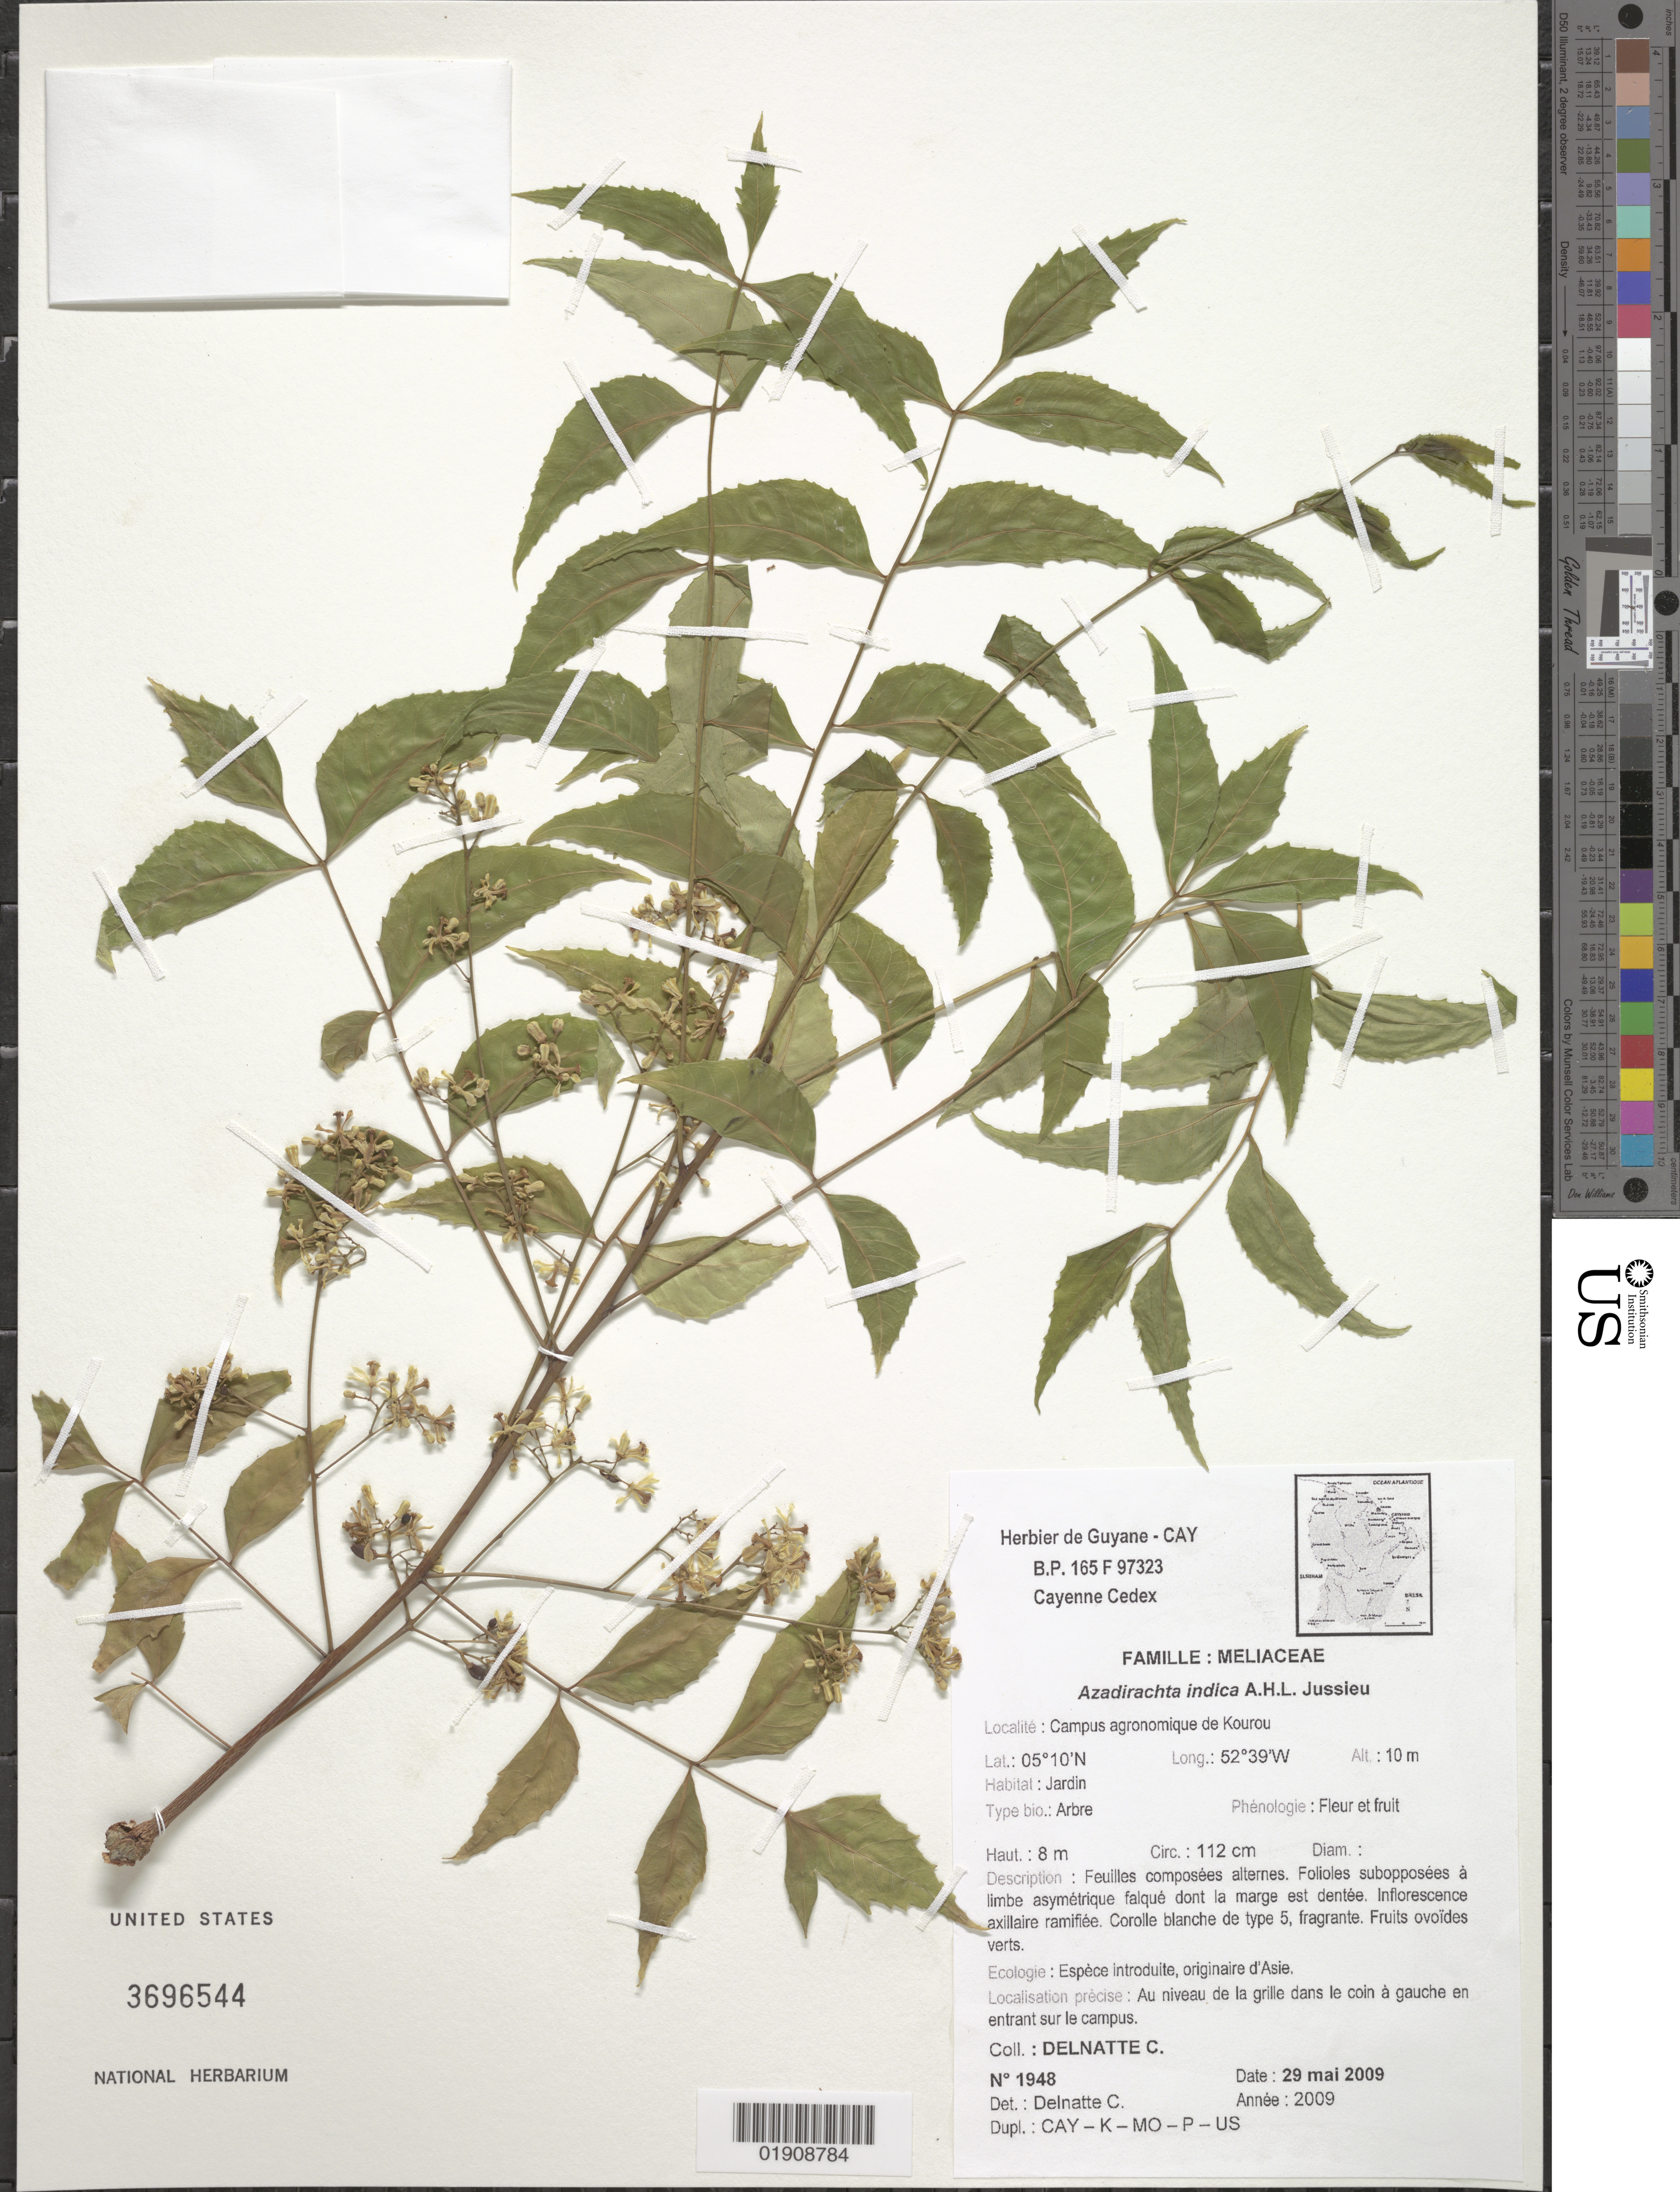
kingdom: Plantae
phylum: Tracheophyta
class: Magnoliopsida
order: Sapindales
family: Meliaceae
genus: Azadirachta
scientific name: Azadirachta indica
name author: A. Juss.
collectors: C. Delnatte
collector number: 1948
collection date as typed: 29-May-09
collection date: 2009-05-29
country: French Guiana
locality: Campus agromonique de Kourou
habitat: Jardin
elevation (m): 10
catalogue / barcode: US 3696544